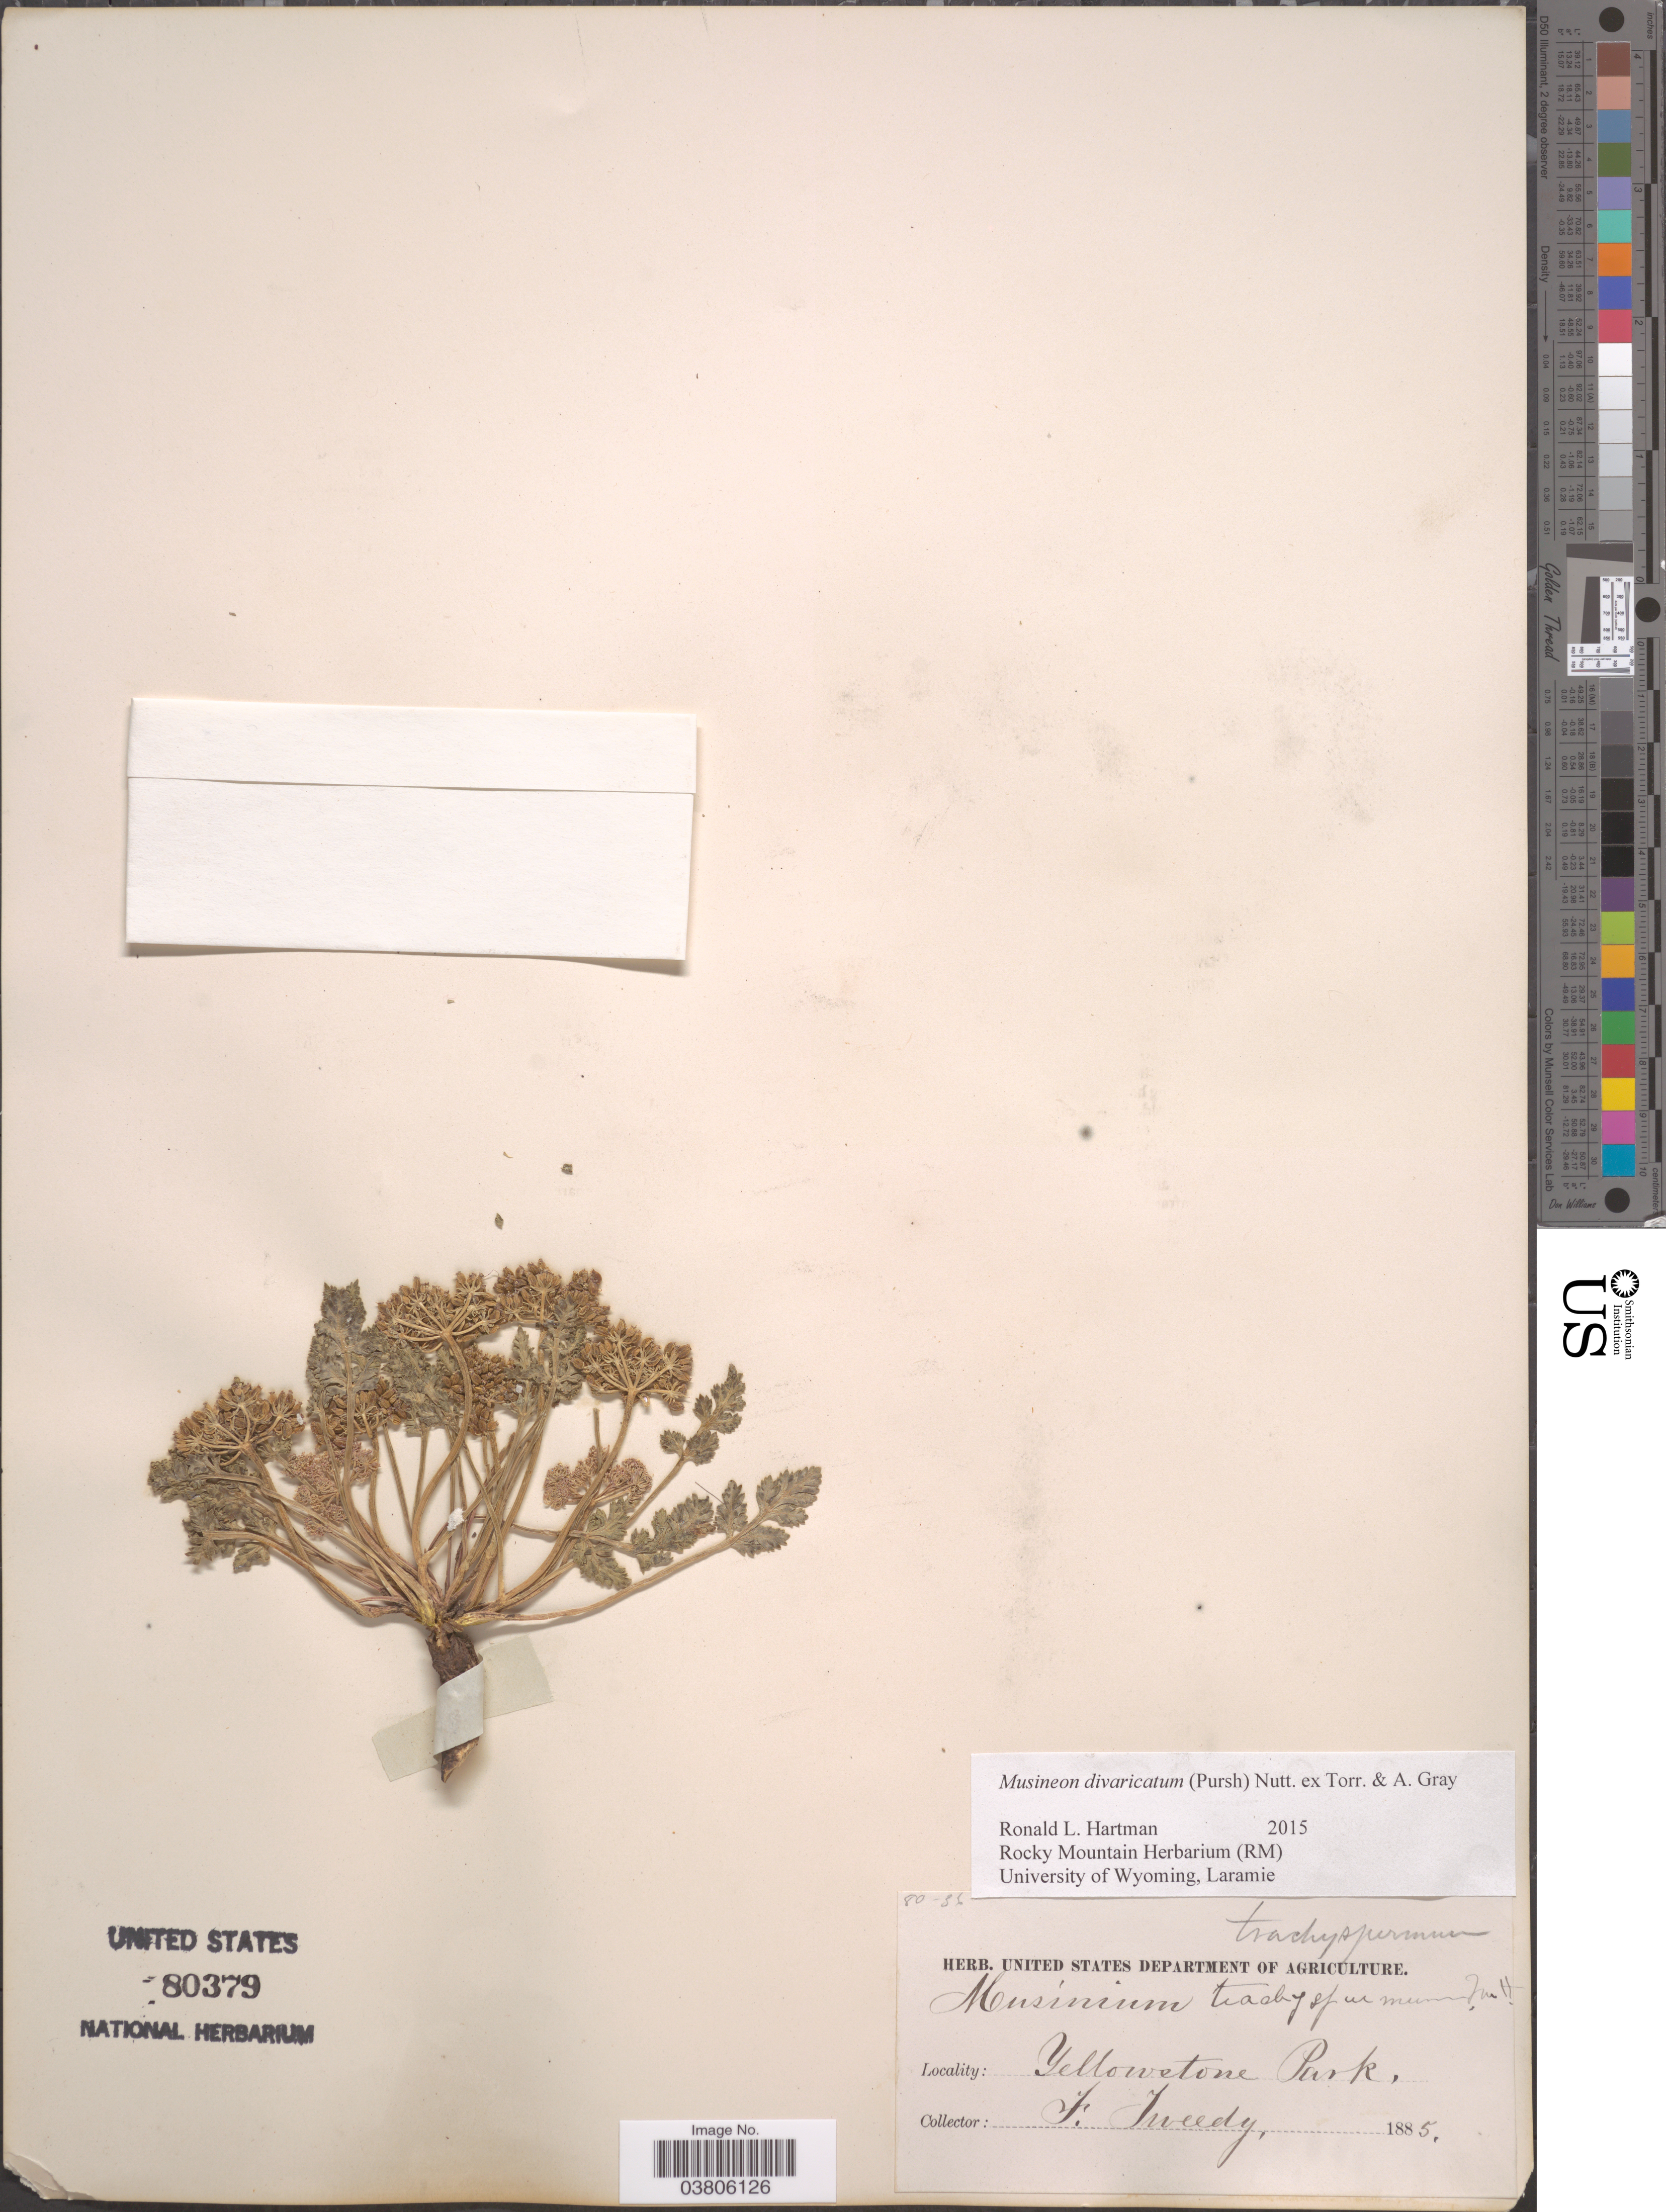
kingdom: Plantae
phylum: Tracheophyta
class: Magnoliopsida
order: Apiales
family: Apiaceae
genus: Musineon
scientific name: Musineon divaricatum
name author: (Pursh) Nutt.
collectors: F. Tweedy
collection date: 1885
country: United States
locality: Yellowstone Park.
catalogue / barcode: US 80379